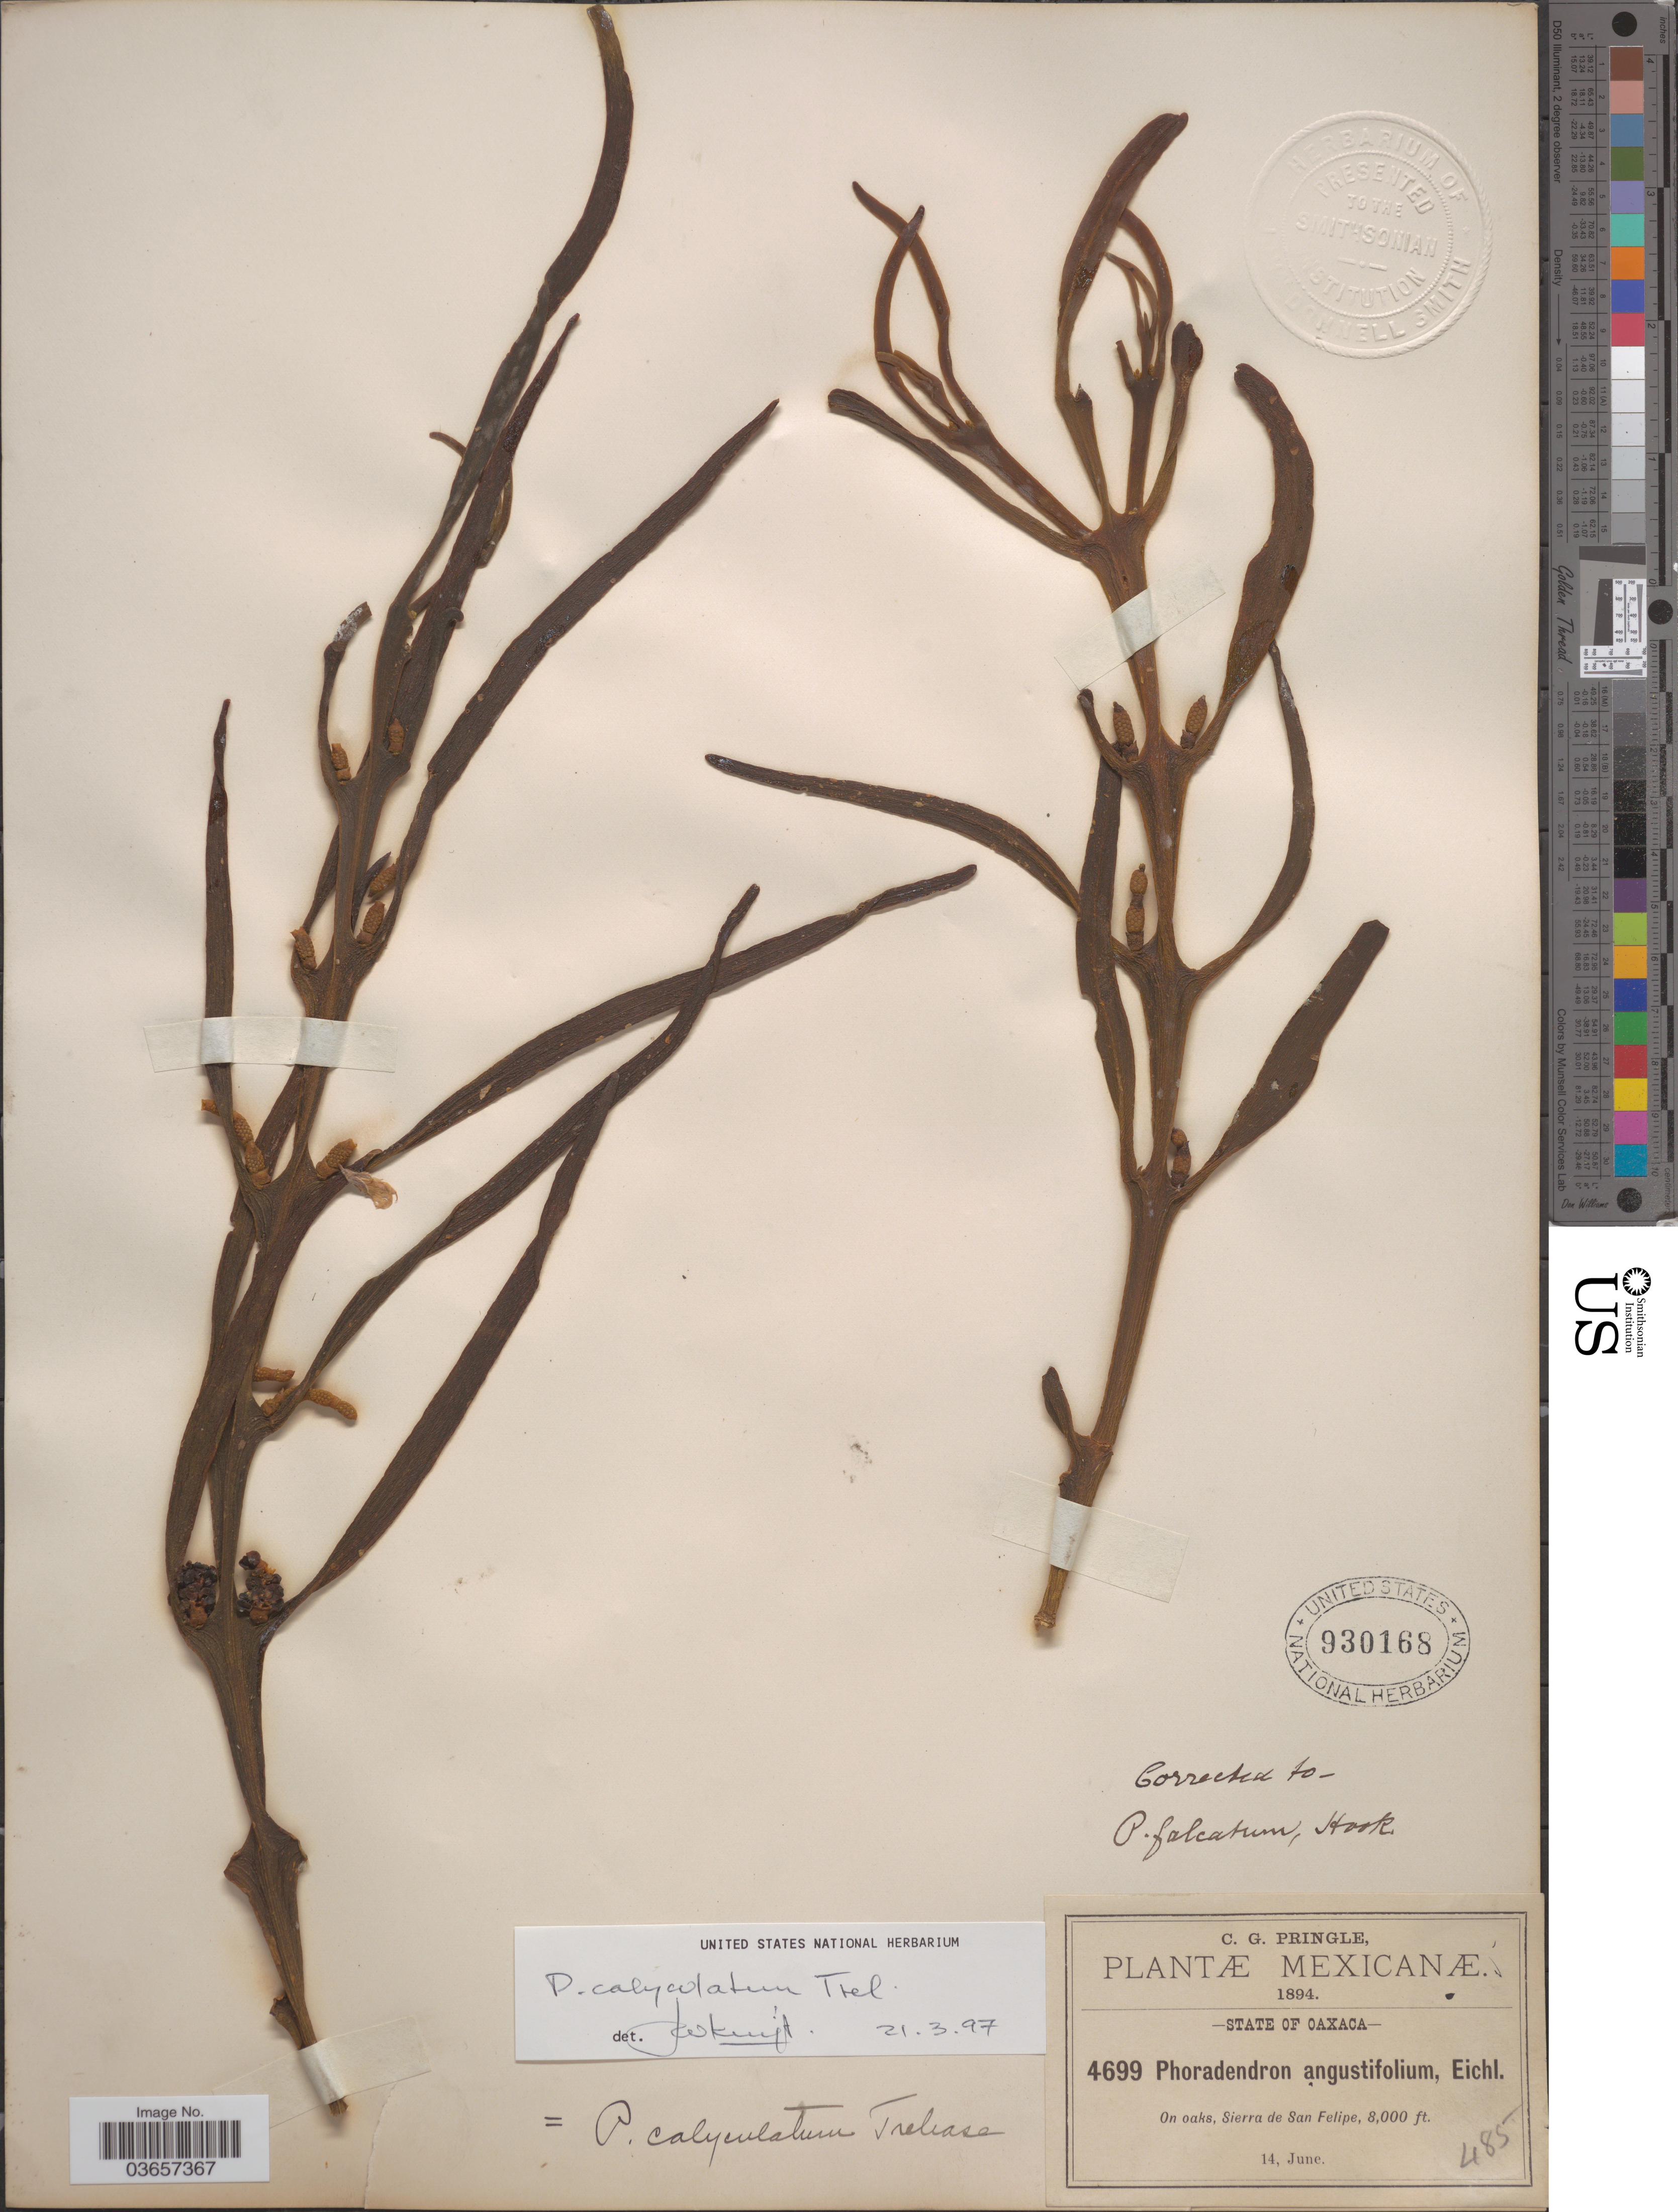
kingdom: Plantae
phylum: Tracheophyta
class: Magnoliopsida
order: Santalales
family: Viscaceae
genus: Phoradendron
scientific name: Phoradendron calyculatum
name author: Trel.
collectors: C. G. Pringle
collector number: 4699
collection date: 1894-06-14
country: Mexico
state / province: Oaxaca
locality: On oaks, Sierra de San Felipe.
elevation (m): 2438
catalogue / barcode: US 930168